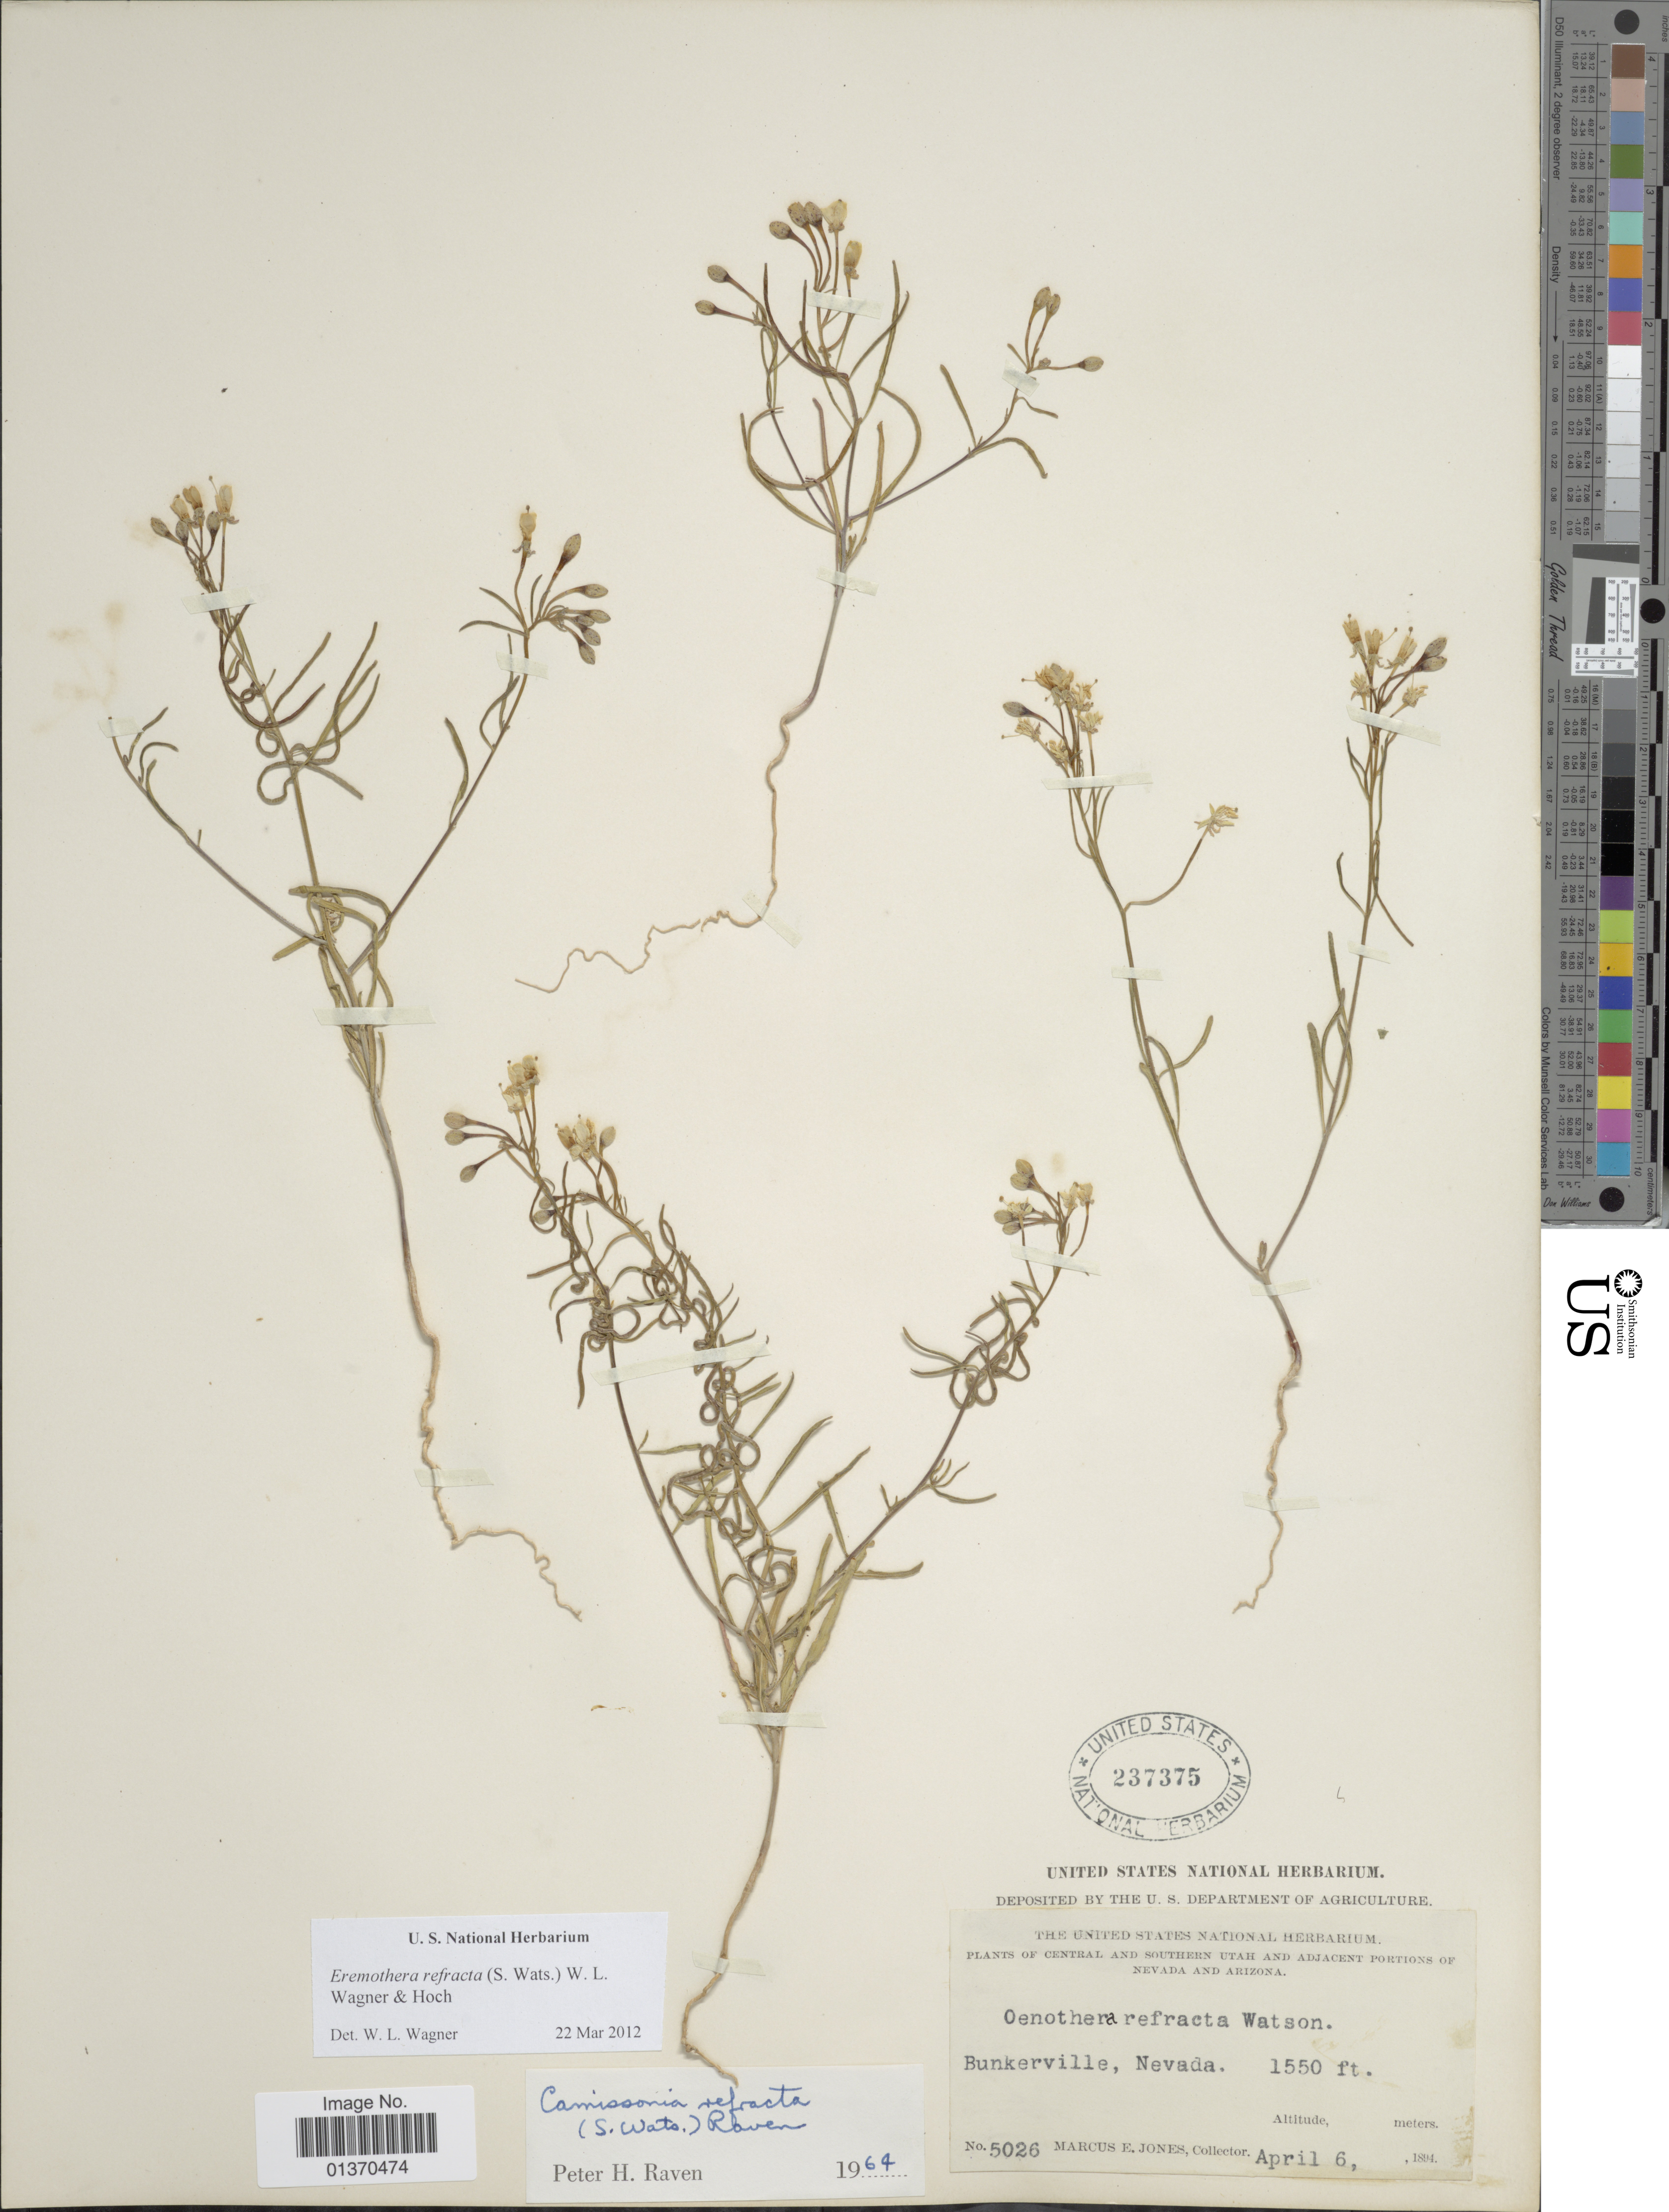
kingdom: Plantae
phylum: Tracheophyta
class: Magnoliopsida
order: Myrtales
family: Onagraceae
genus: Eremothera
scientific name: Eremothera refracta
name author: (S. Watson) W.L. Wagner & Hoch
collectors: M. E. Jones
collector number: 5026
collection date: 1894-04-06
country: United States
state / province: Nevada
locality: Central and Southern Utah and adjacent portions of Nevada and Arizona, Bunkerville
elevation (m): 472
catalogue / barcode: US 237375